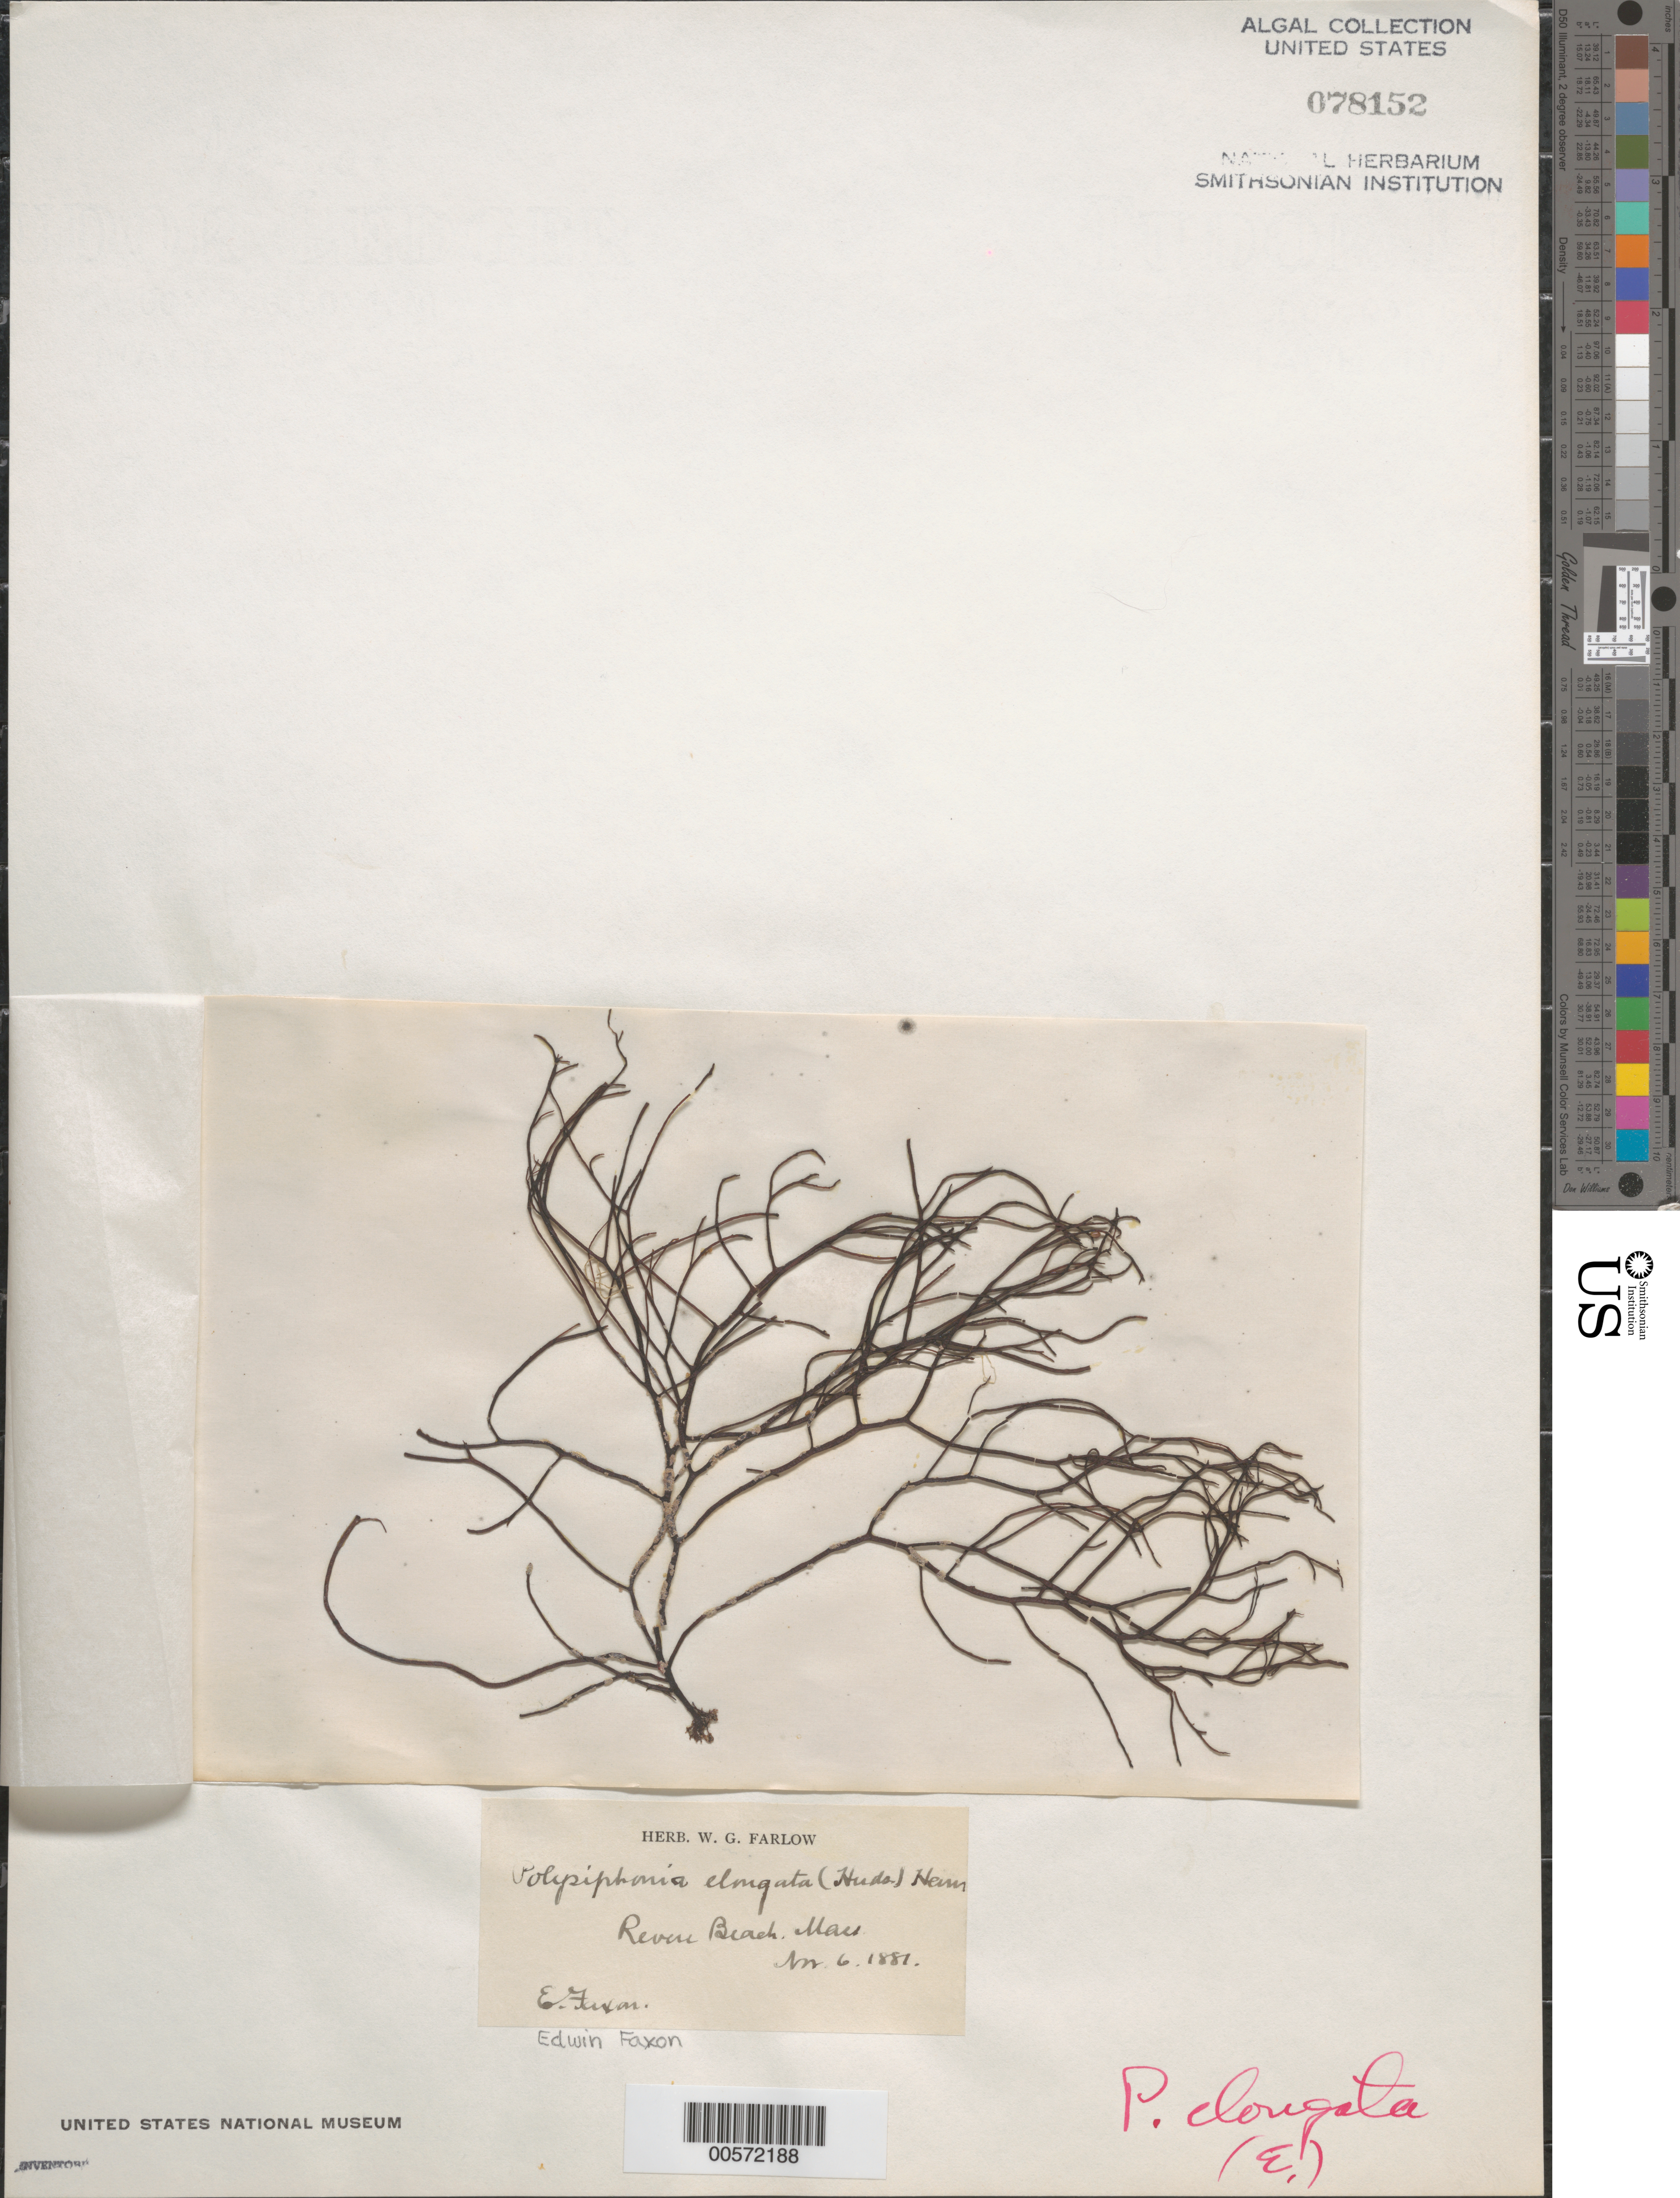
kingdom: Plantae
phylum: Rhodophyta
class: Florideophyceae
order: Ceramiales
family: Rhodomelaceae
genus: Carradoriella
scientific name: Carradoriella elongata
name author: (Hudson) Savoie & G.W. Saunders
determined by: Algae name updating Project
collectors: E. Faxon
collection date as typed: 06 Nov 1881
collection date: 1881-11-06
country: United States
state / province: Massachusetts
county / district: Suffolk County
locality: Revere Beach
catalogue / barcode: US 78152